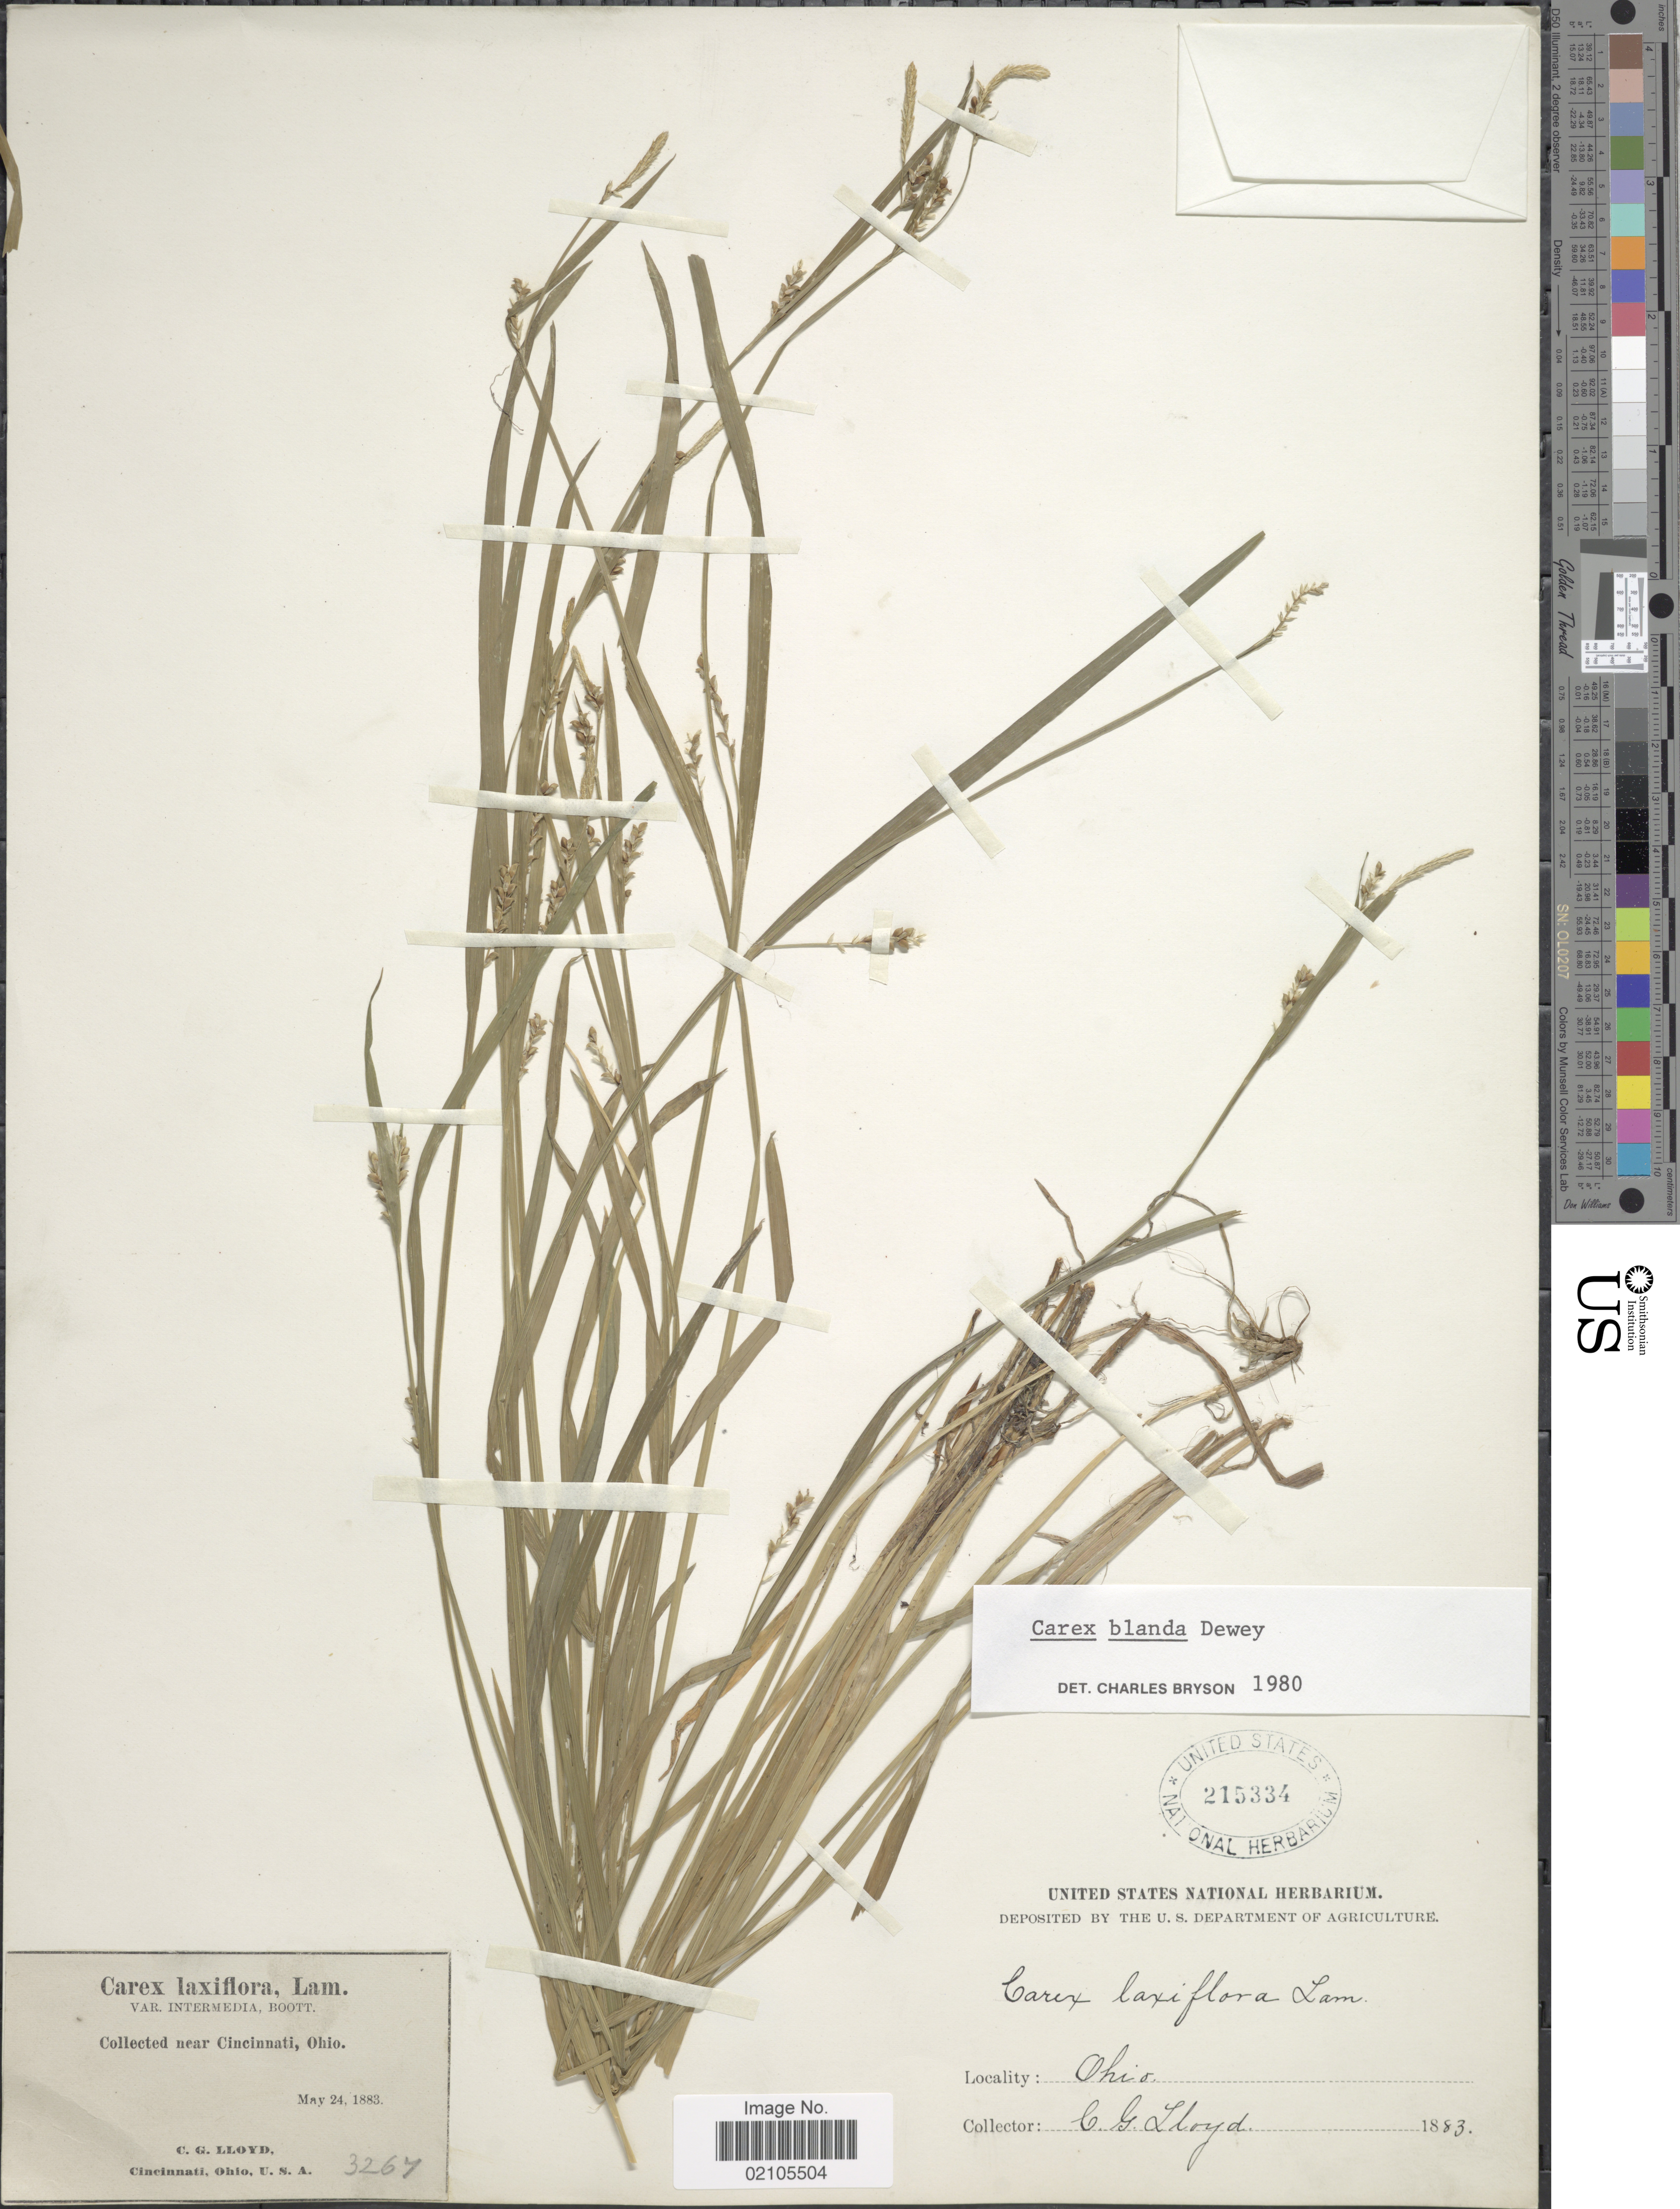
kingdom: Plantae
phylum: Tracheophyta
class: Liliopsida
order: Poales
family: Cyperaceae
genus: Carex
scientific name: Carex blanda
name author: Dewey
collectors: C. G. Lloyd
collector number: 3267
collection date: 1883-05-24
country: United States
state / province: Ohio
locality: Near Cincinnati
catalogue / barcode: US 215334